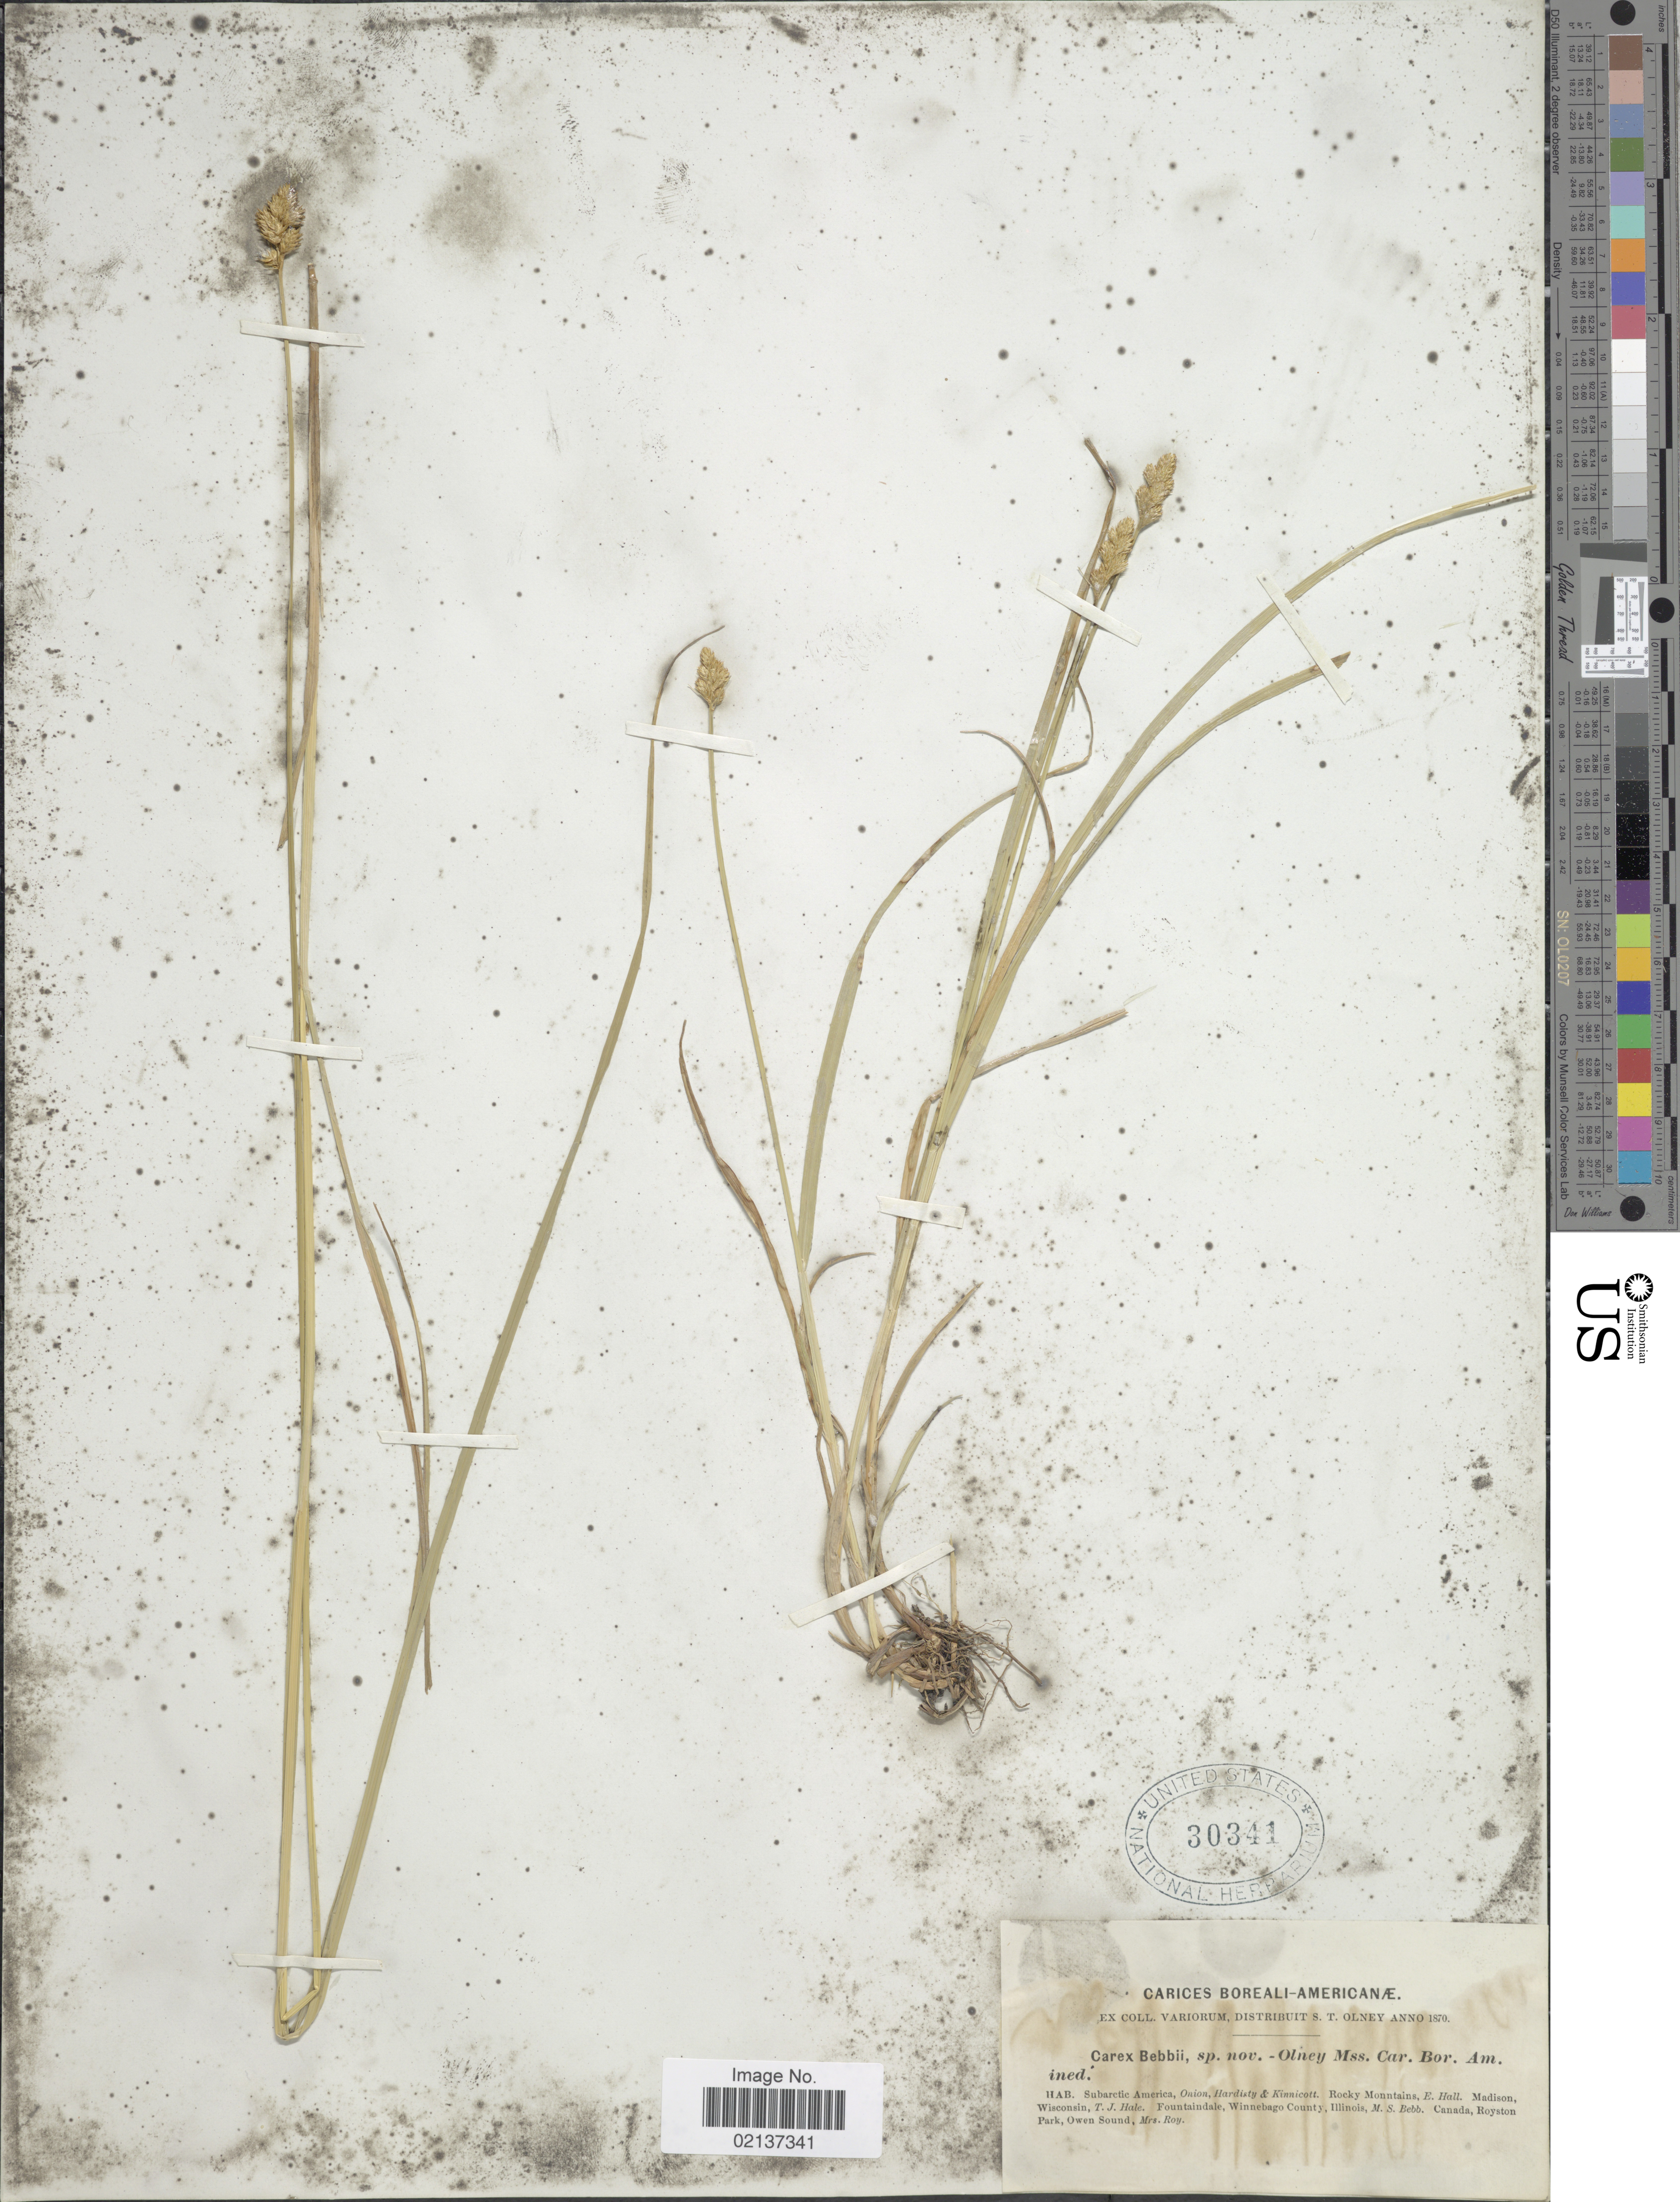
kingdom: Plantae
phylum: Tracheophyta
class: Liliopsida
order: Poales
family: Cyperaceae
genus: Carex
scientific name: Carex bebbii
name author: (L.H. Bailey) Olney ex Fernald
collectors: Onion, Hardisty, Kinnicott, E. Hall & et al.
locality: Subarctic America, Rocky Mtns., Madison, Wisconsin, Fountaindale, Winnebago County, Illinois, Canada, Royston Park, Owen Sound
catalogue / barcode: US 30341